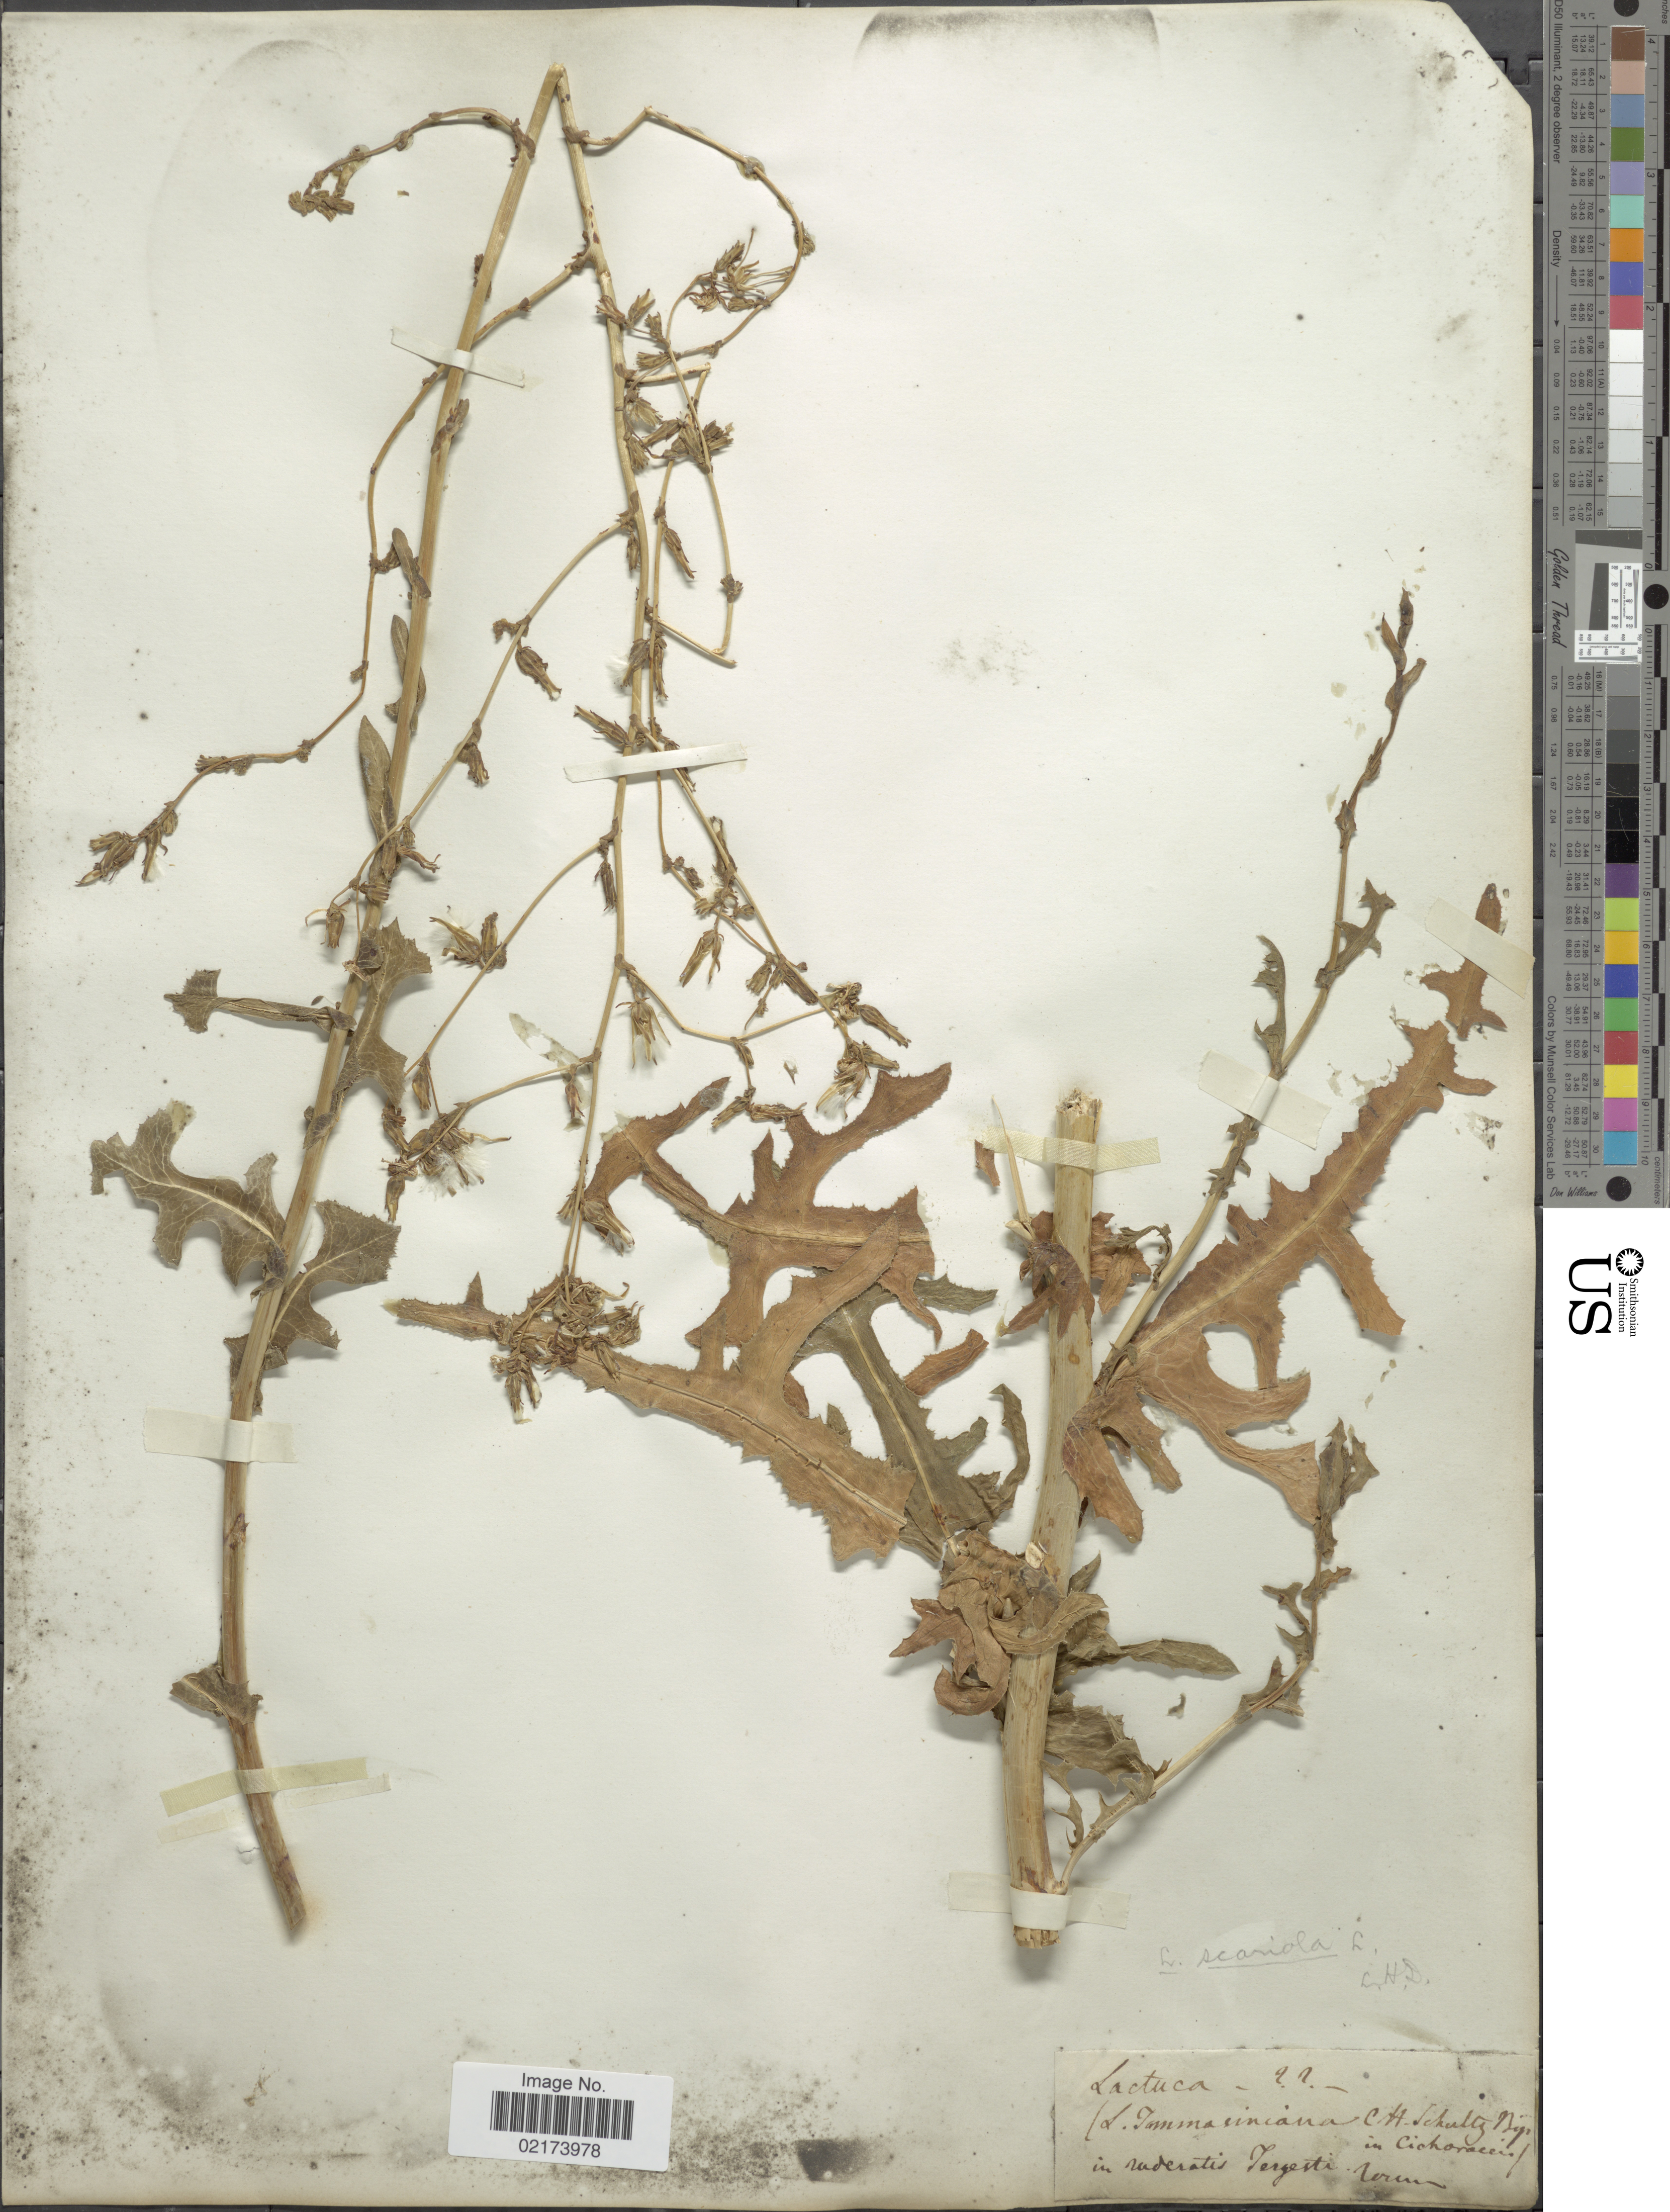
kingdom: Plantae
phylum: Tracheophyta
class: Magnoliopsida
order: Asterales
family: Asteraceae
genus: Lactuca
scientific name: Lactuca serriola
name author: L.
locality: in ruderatus Tergesti [interpreted]